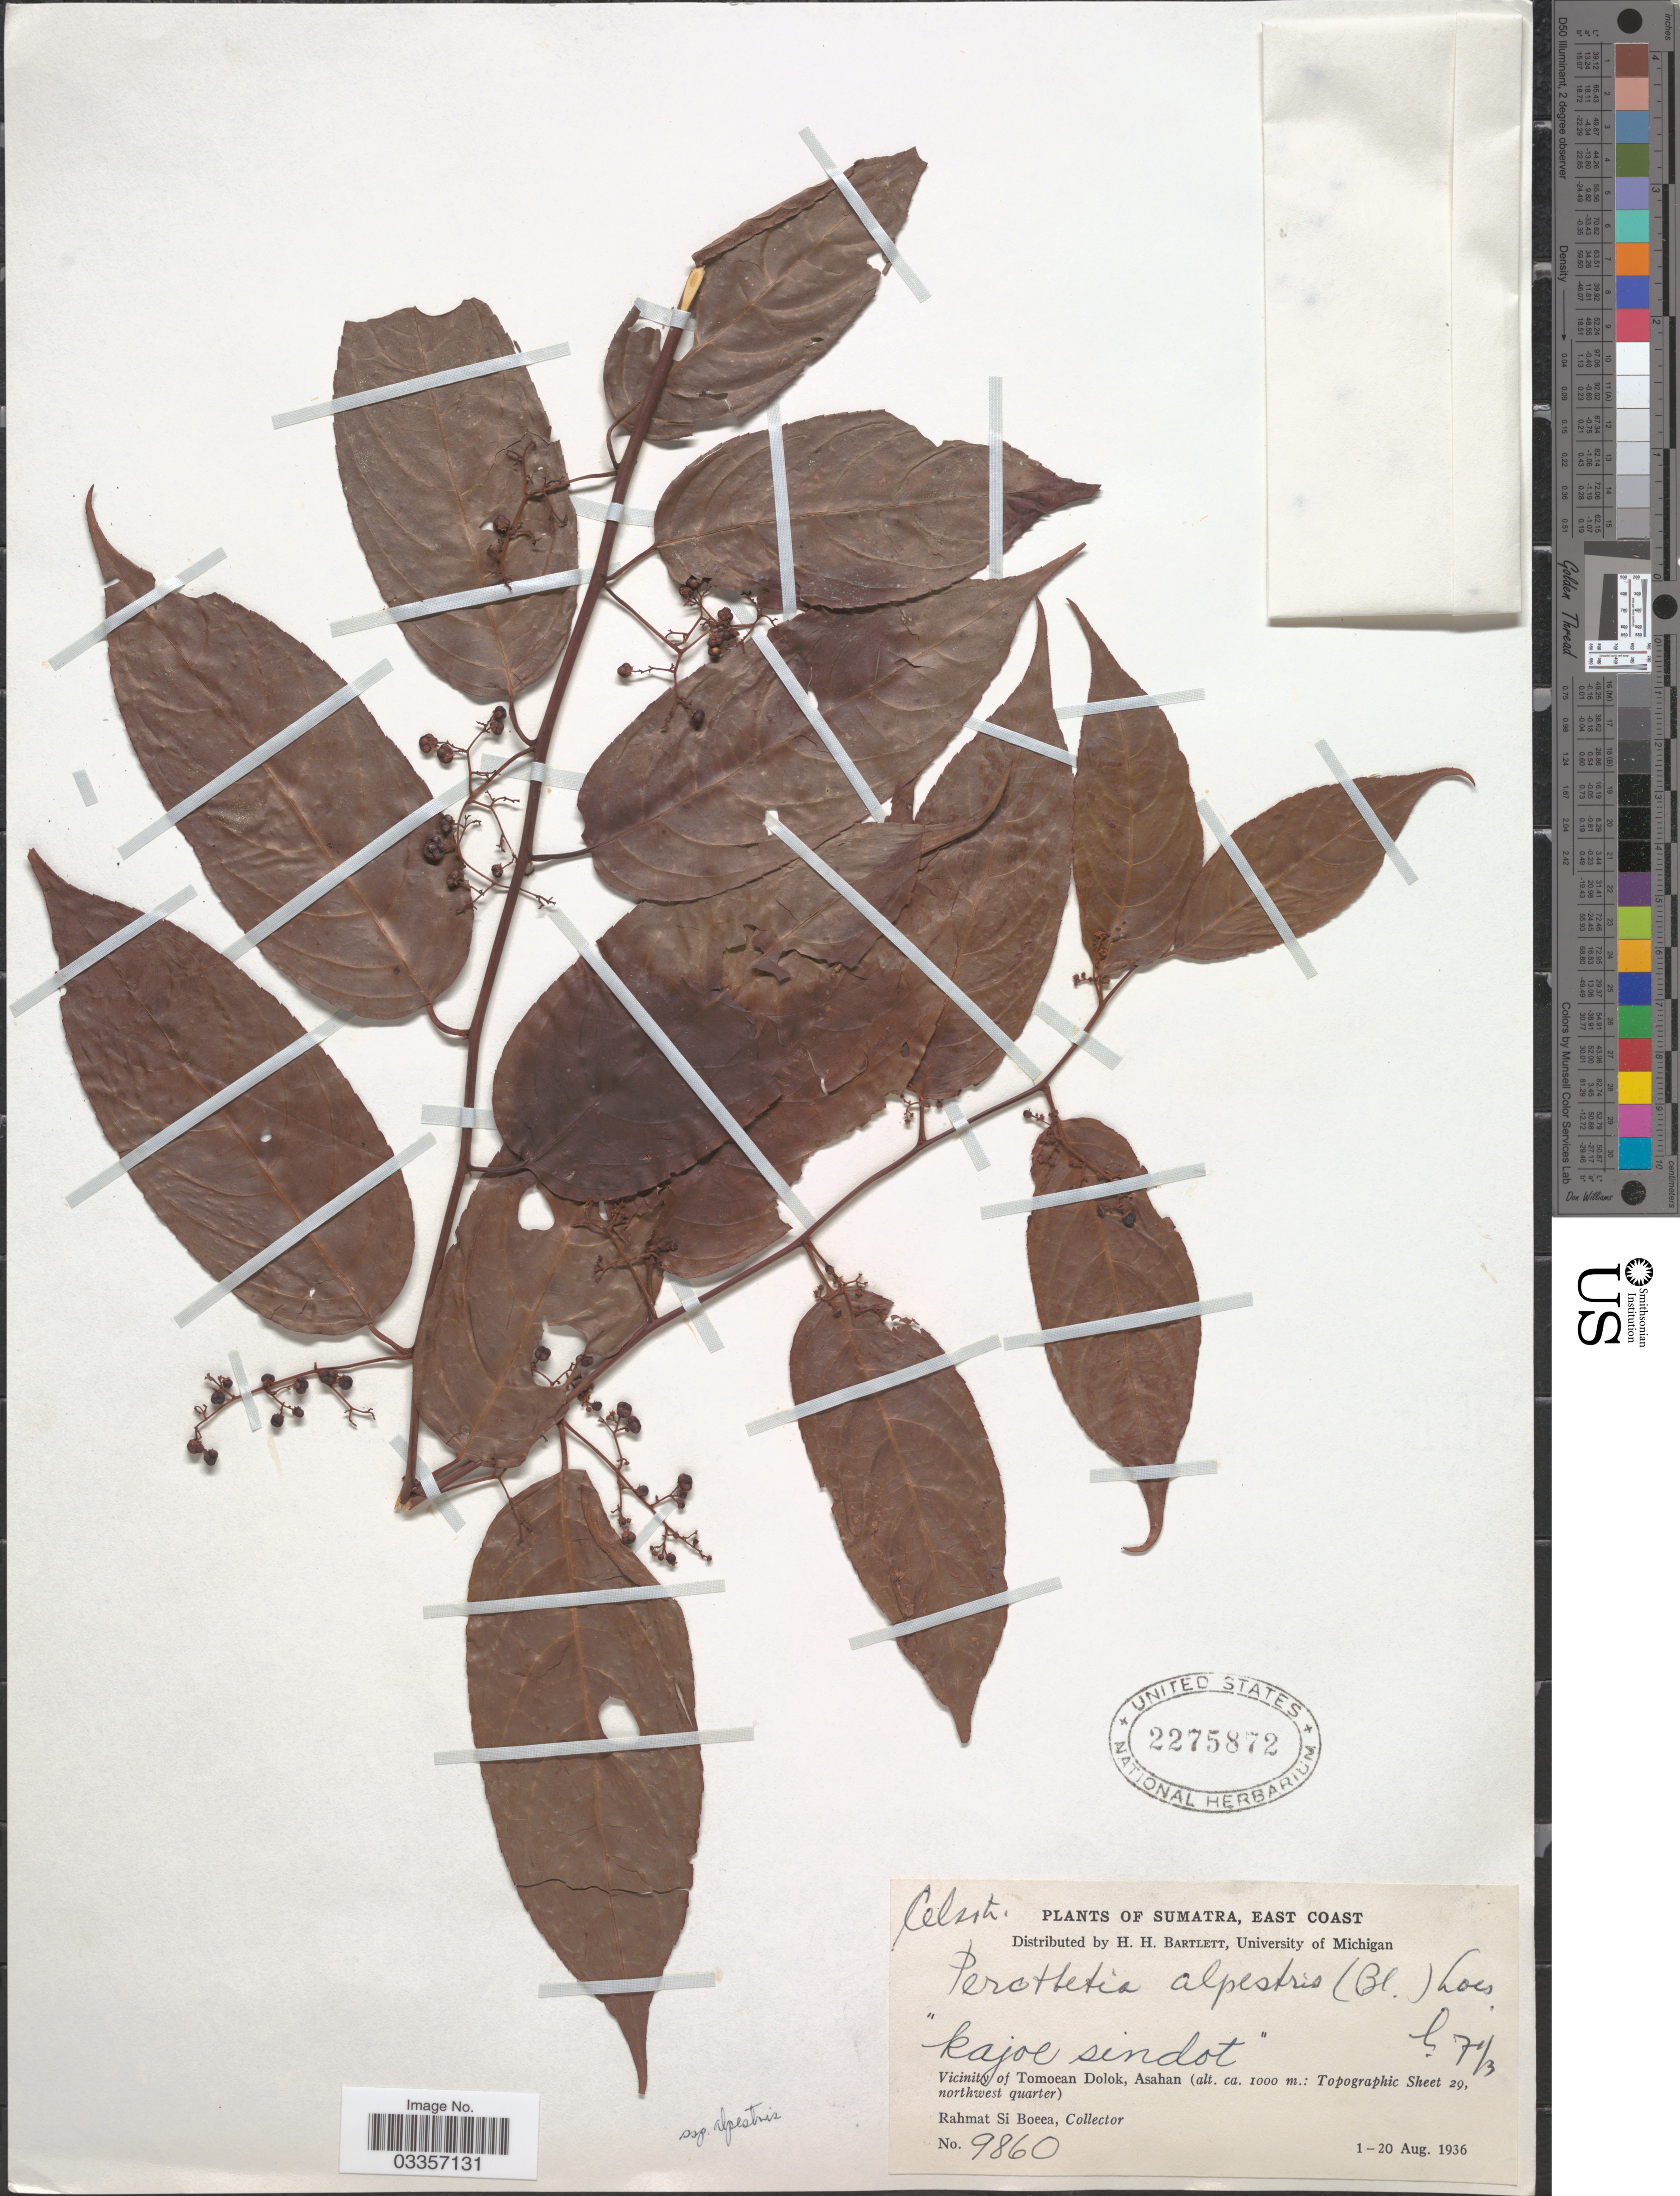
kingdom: Plantae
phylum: Tracheophyta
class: Magnoliopsida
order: Huerteales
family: Dipentodontaceae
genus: Perrottetia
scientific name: Perrottetia alpestris subsp. alpestris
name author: (Blume) Loes.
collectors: Rahmat Si Boeea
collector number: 9860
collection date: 1936-08-01/1936-08-20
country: Indonesia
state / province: Sumatra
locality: East Coast, Vicinity of Tomoean Dolok, Asahan (Topographic Sheet 29, northwest quarter).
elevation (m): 1000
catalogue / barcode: US 2275872